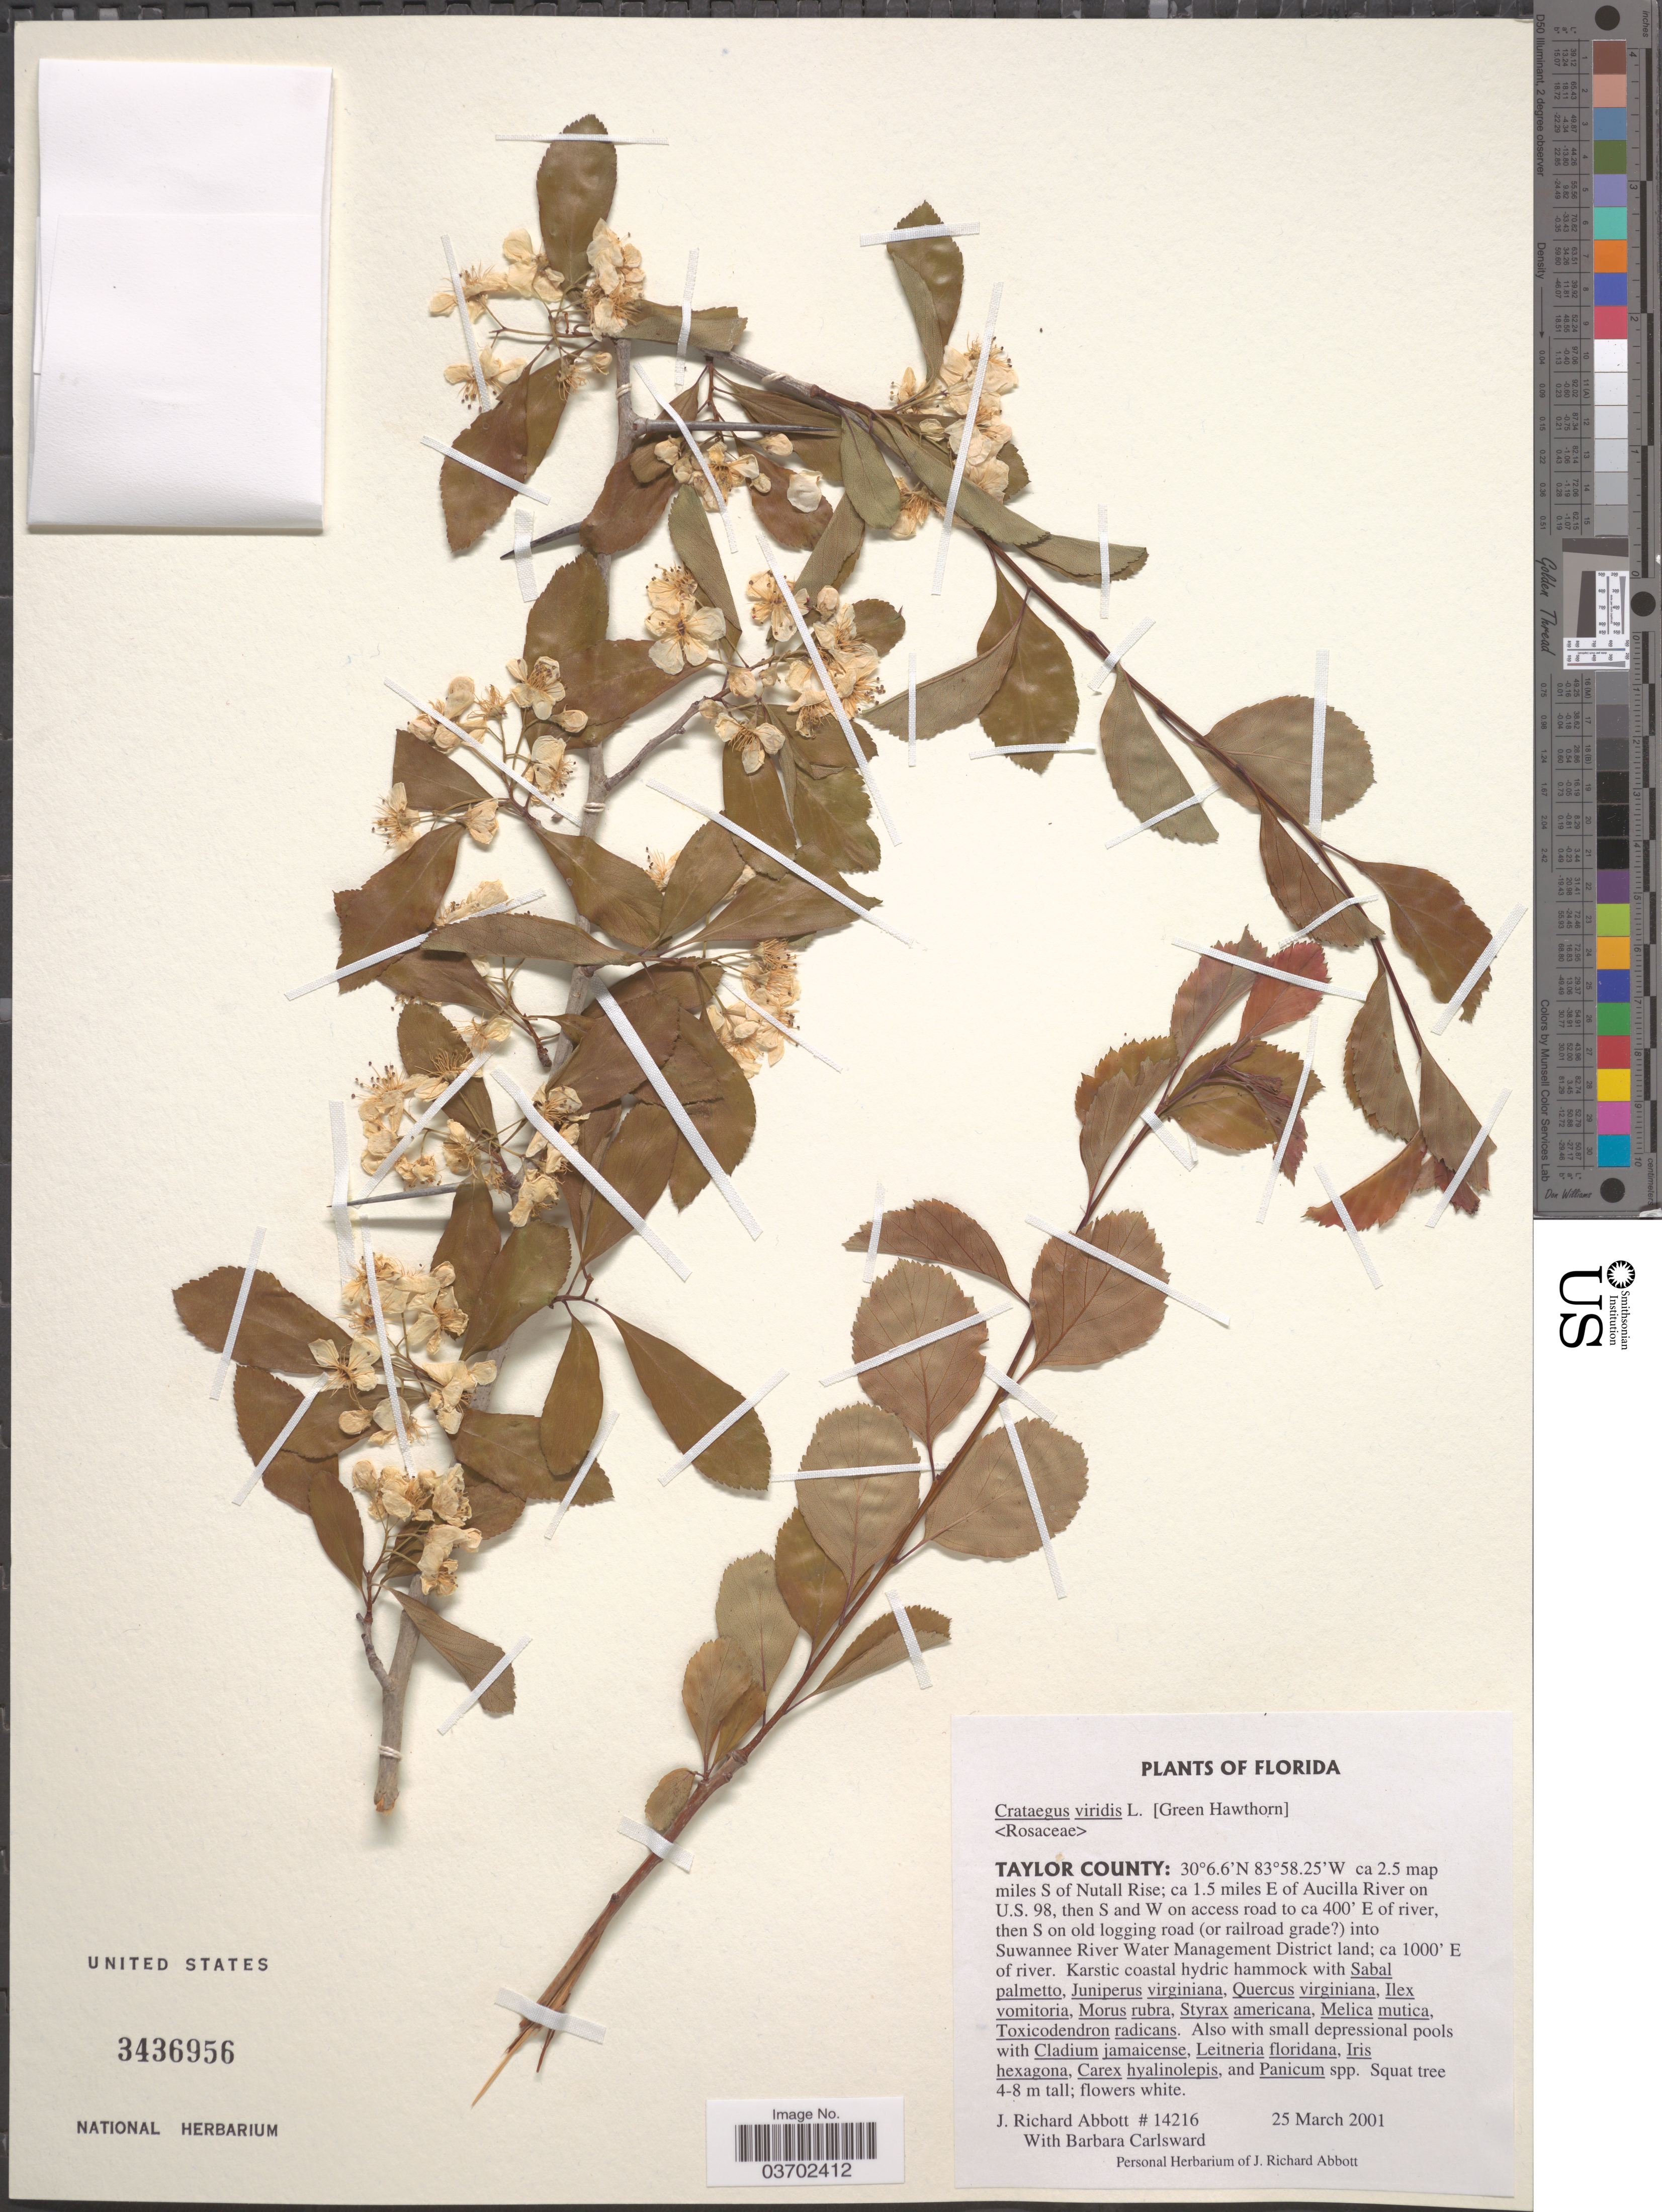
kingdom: Plantae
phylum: Tracheophyta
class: Magnoliopsida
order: Rosales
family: Rosaceae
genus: Crataegus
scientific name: Crataegus viridis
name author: L.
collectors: J. R. Abbott & B. Carlsward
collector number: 14216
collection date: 2001-03-25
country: United States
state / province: Florida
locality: Taylor County: ca 2.5 map miles S of Nutall Rise; ca 1.5 miles E of Aucilla River on U.S. 98, then S and W on access road to ca 400' E of river, then S on old loggin road (or railroad grade [unsure placement]) into Suwannee River Water Management District land; ca 1000' E of river.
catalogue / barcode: US 3436956